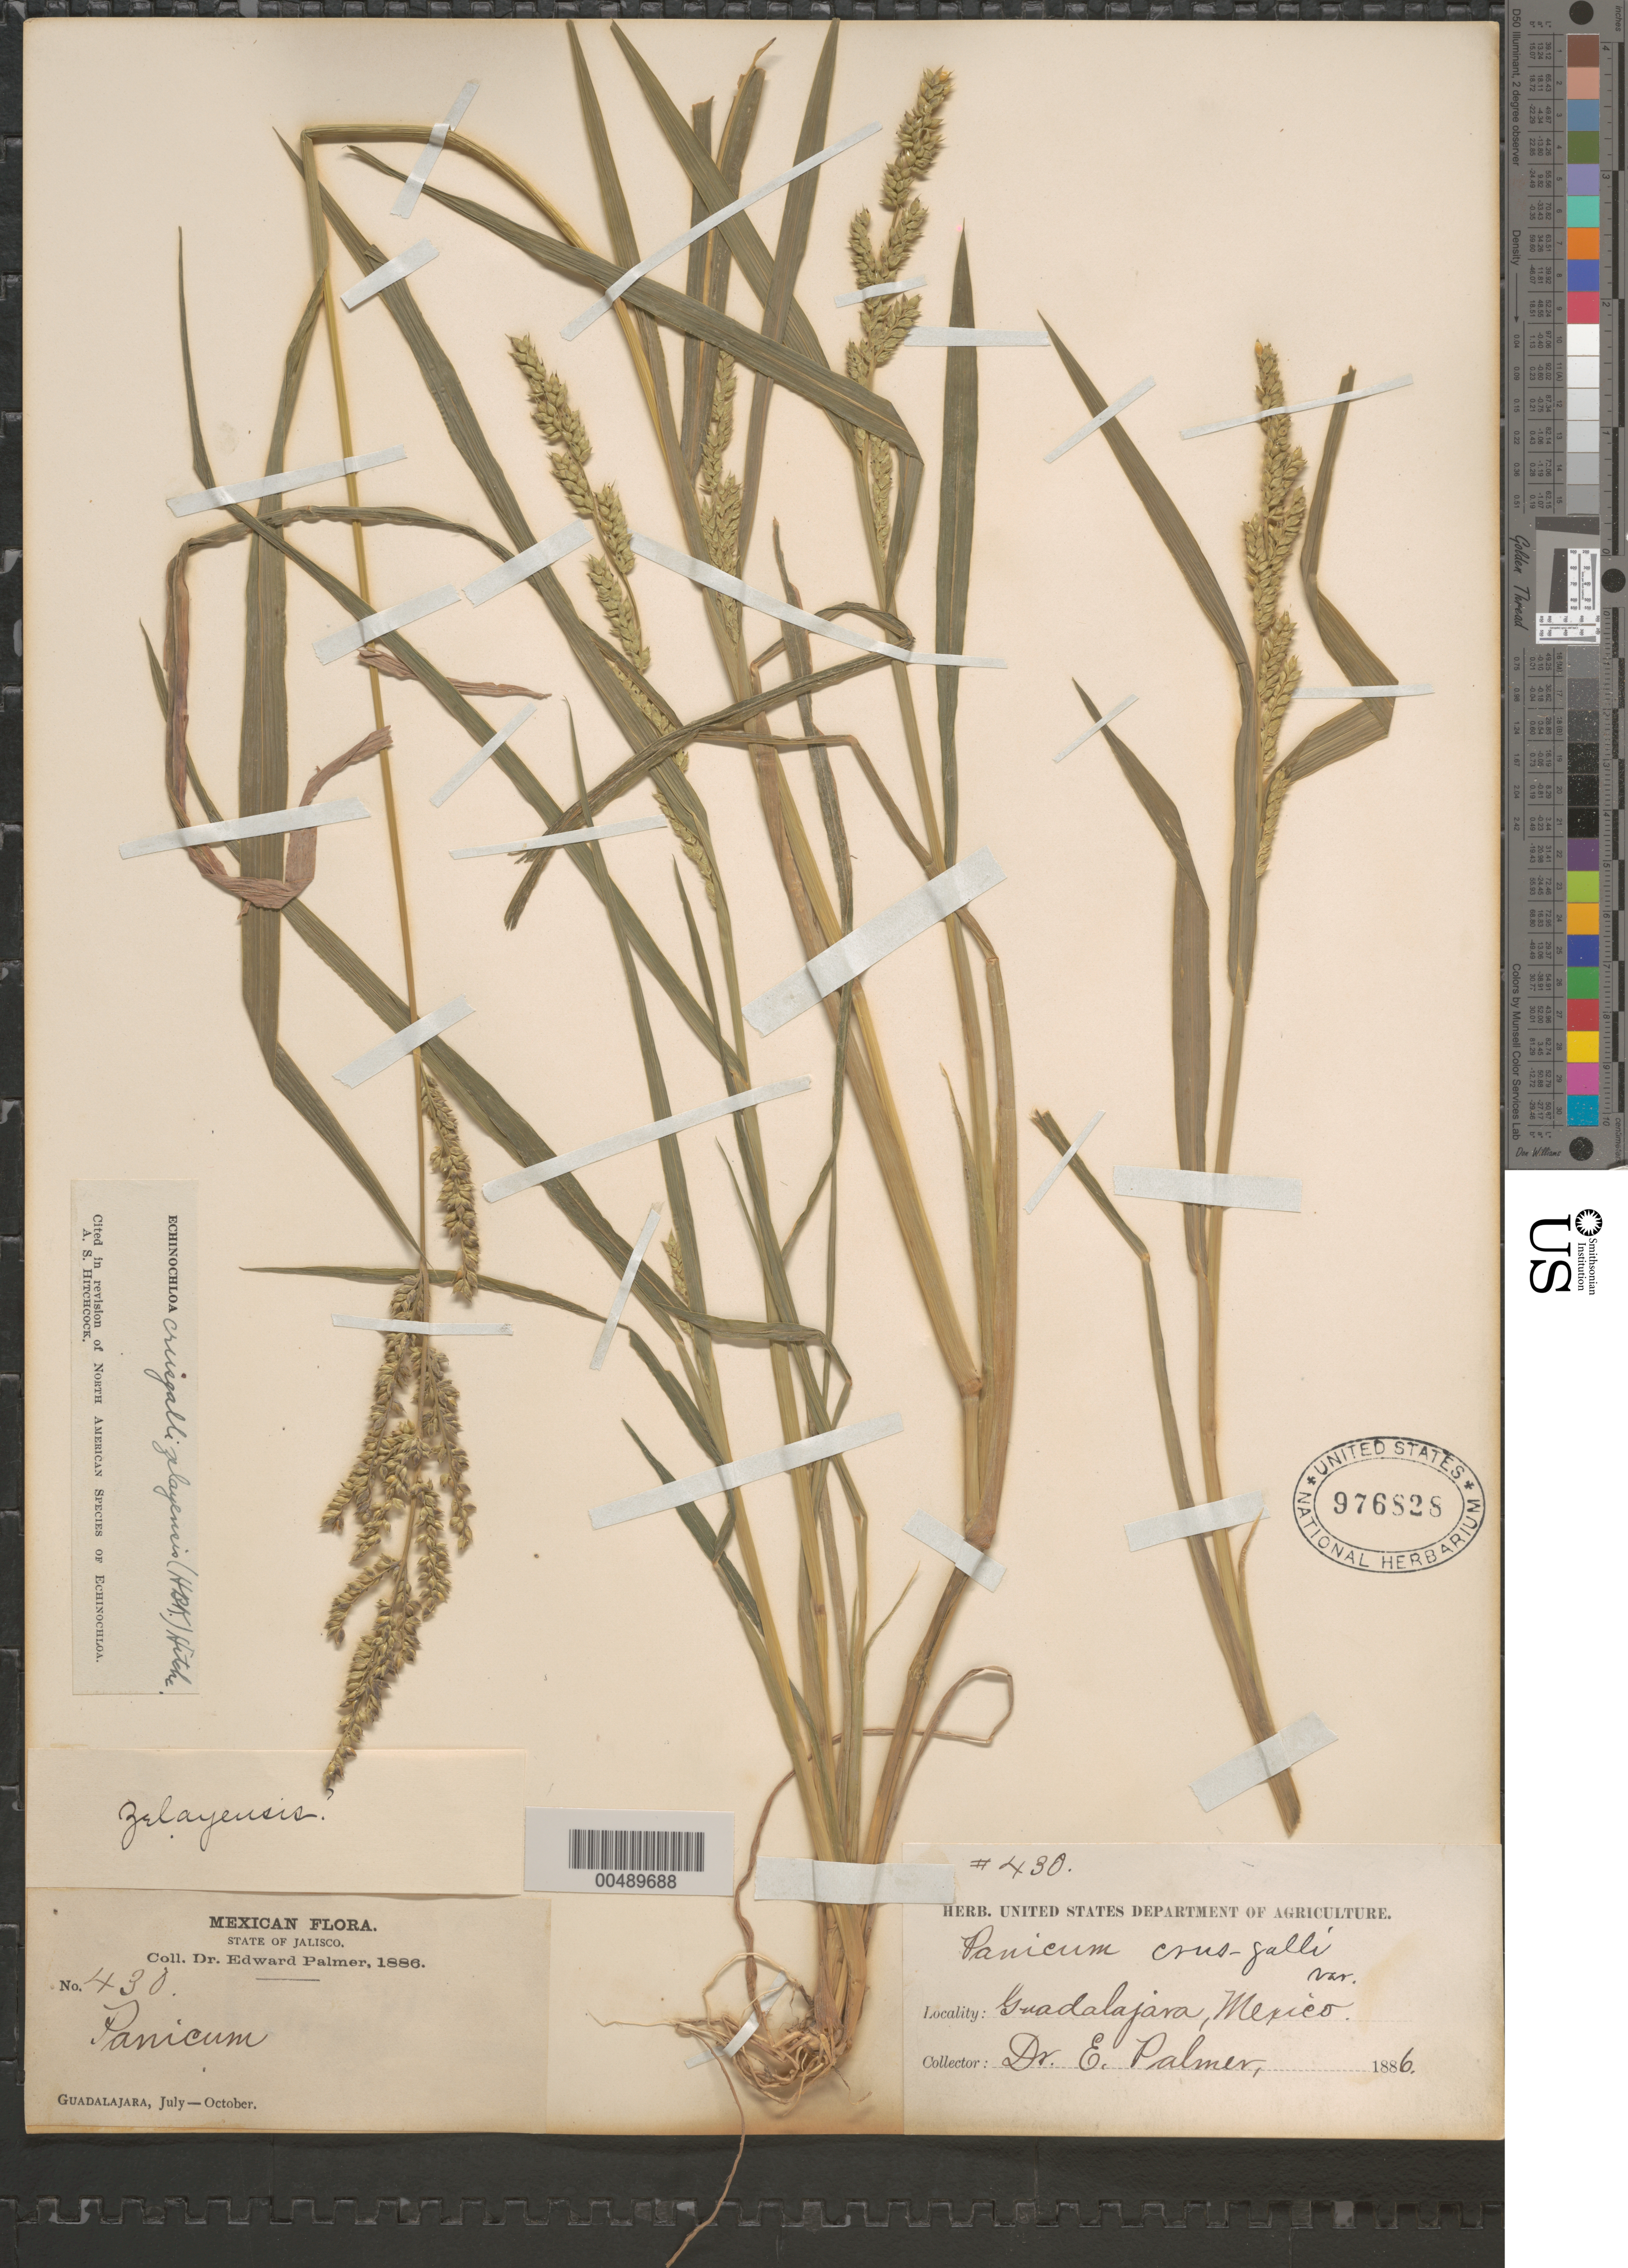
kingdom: Plantae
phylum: Tracheophyta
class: Liliopsida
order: Poales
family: Poaceae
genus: Echinochloa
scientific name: Echinochloa crus-galli var. zelayensis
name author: (Kunth) Hitchc.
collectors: E. Palmer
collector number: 430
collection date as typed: Jul 1886 to Oct 1886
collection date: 1886-07/1886-10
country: Mexico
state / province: Jalisco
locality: Guadalajara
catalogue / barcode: US 976828